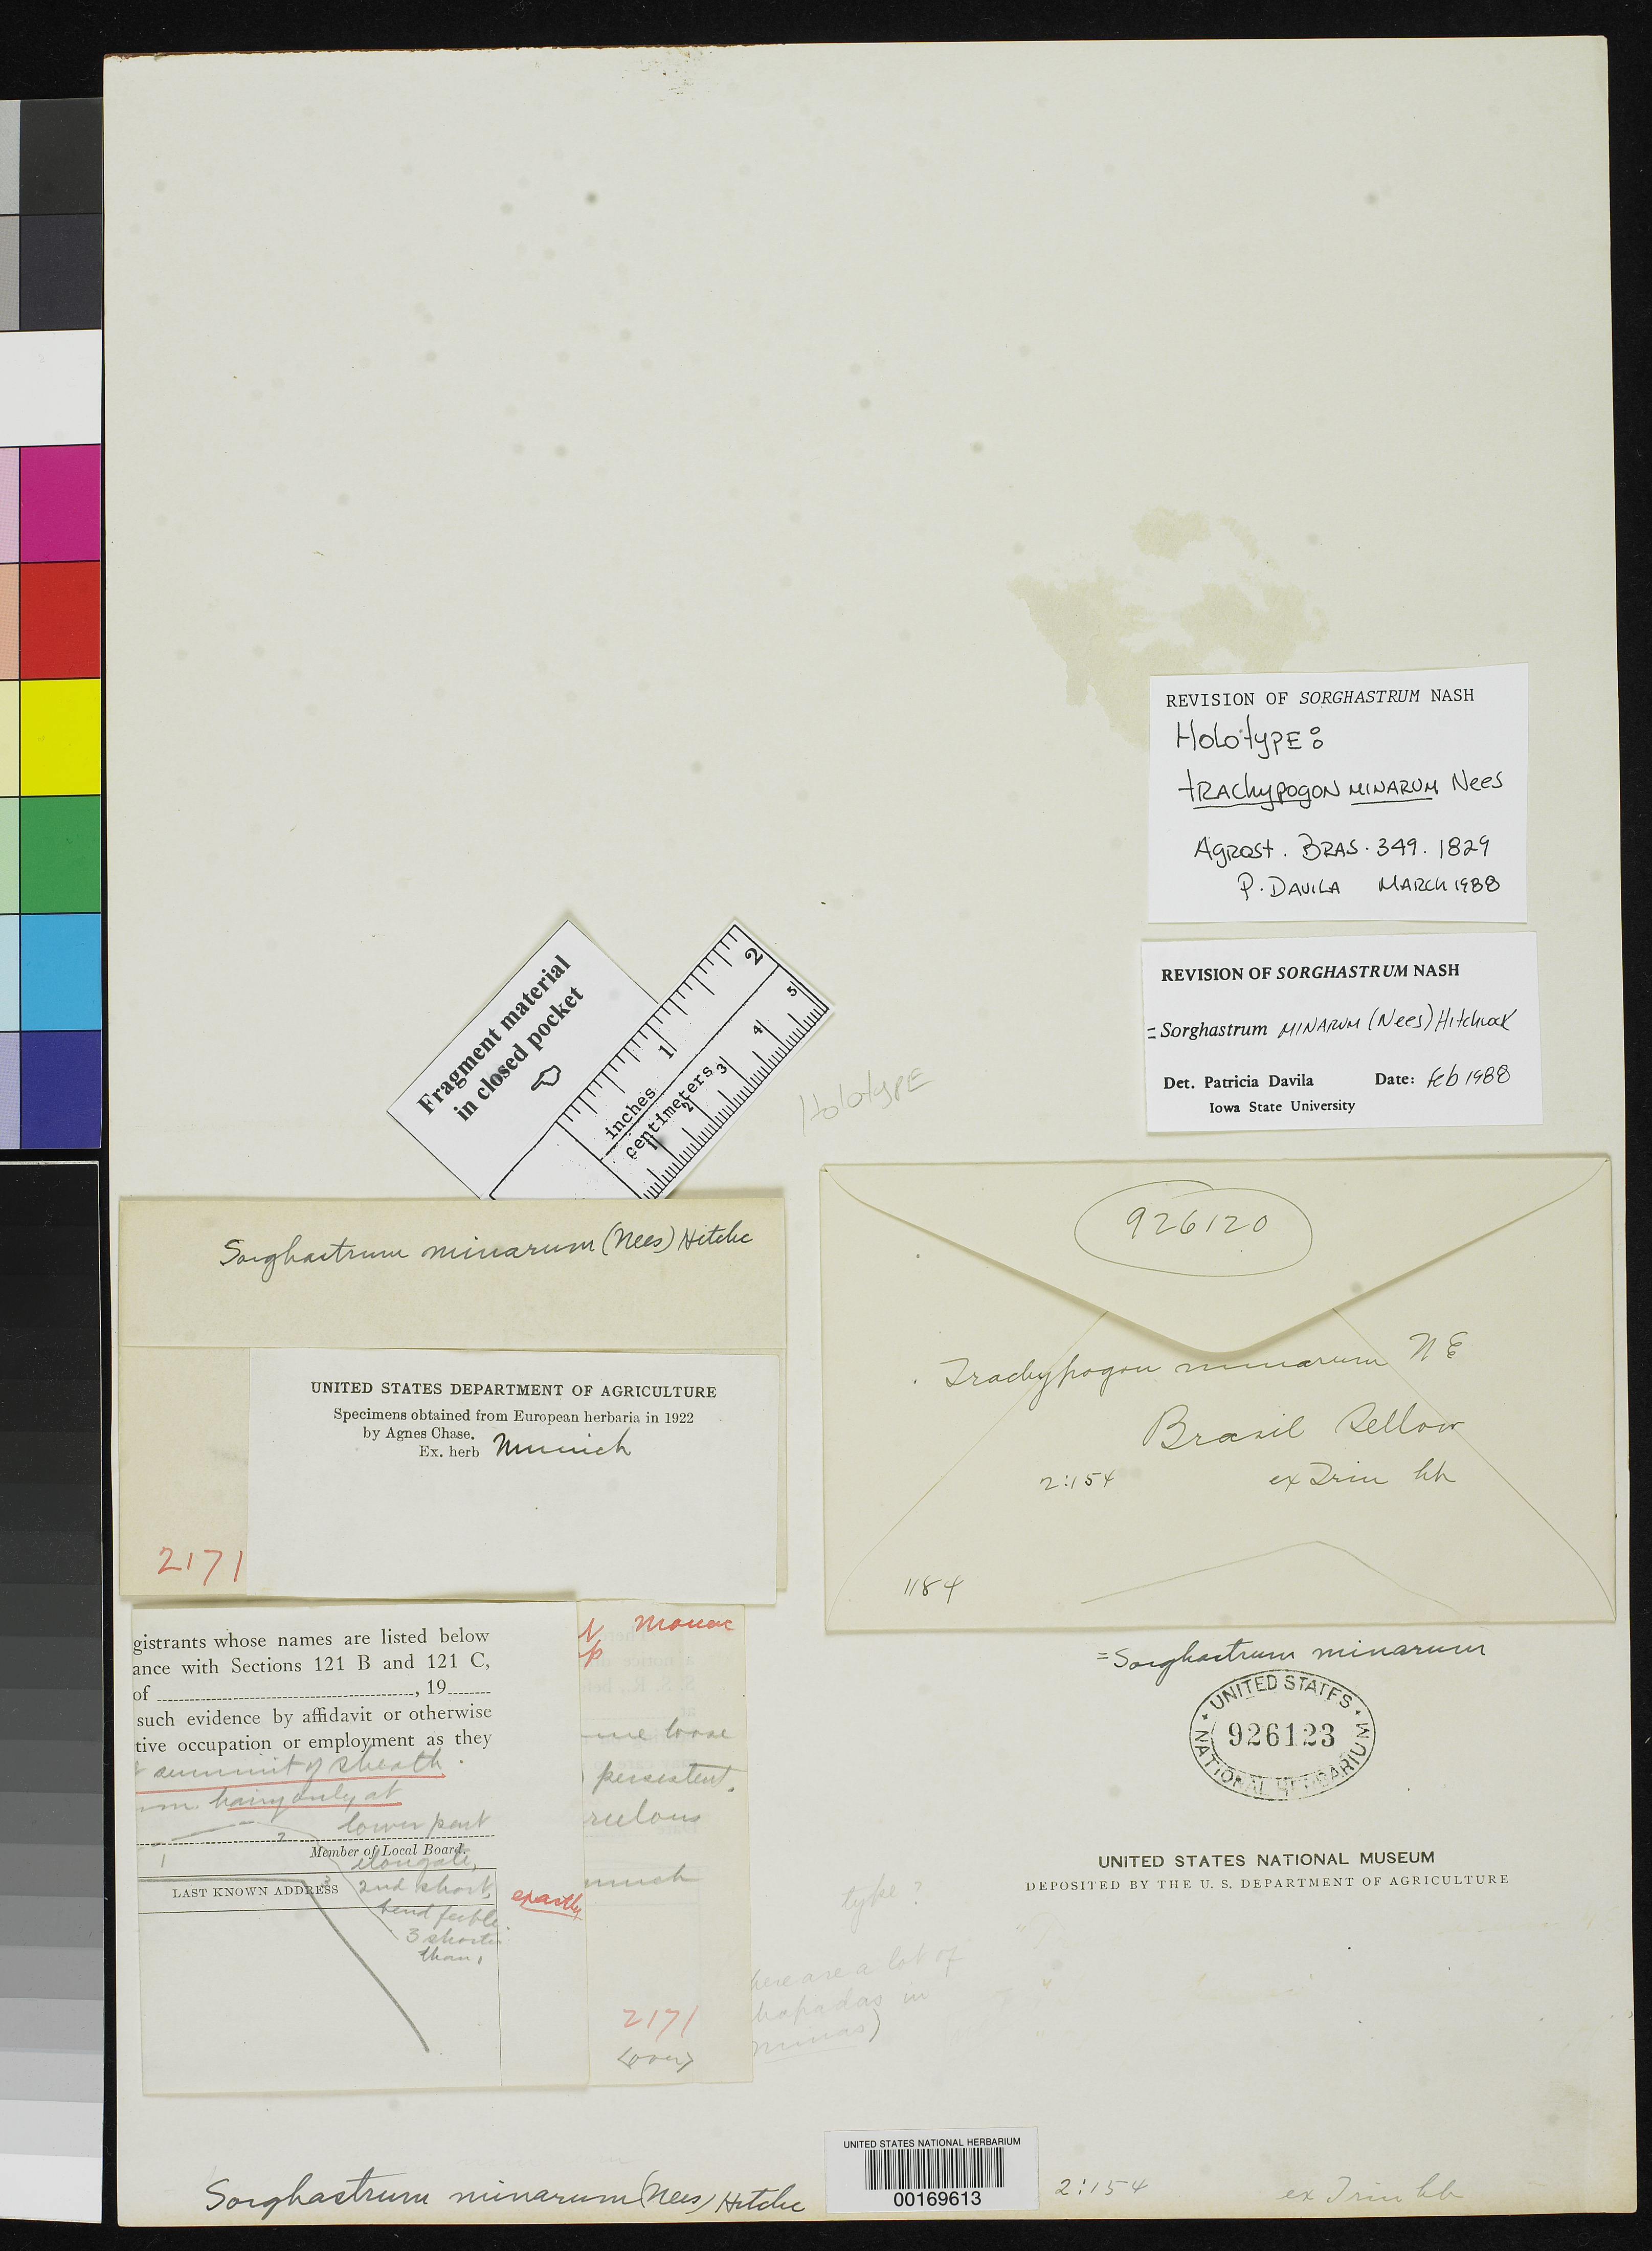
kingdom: Plantae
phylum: Tracheophyta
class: Liliopsida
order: Poales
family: Poaceae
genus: Trachypogon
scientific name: Trachypogon minarum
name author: Nees in Mart.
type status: Type Fragment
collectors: F. Sellow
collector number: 1184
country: Brazil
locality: Inter Villa Rica et Tejuco, minarum.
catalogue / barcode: US 926123